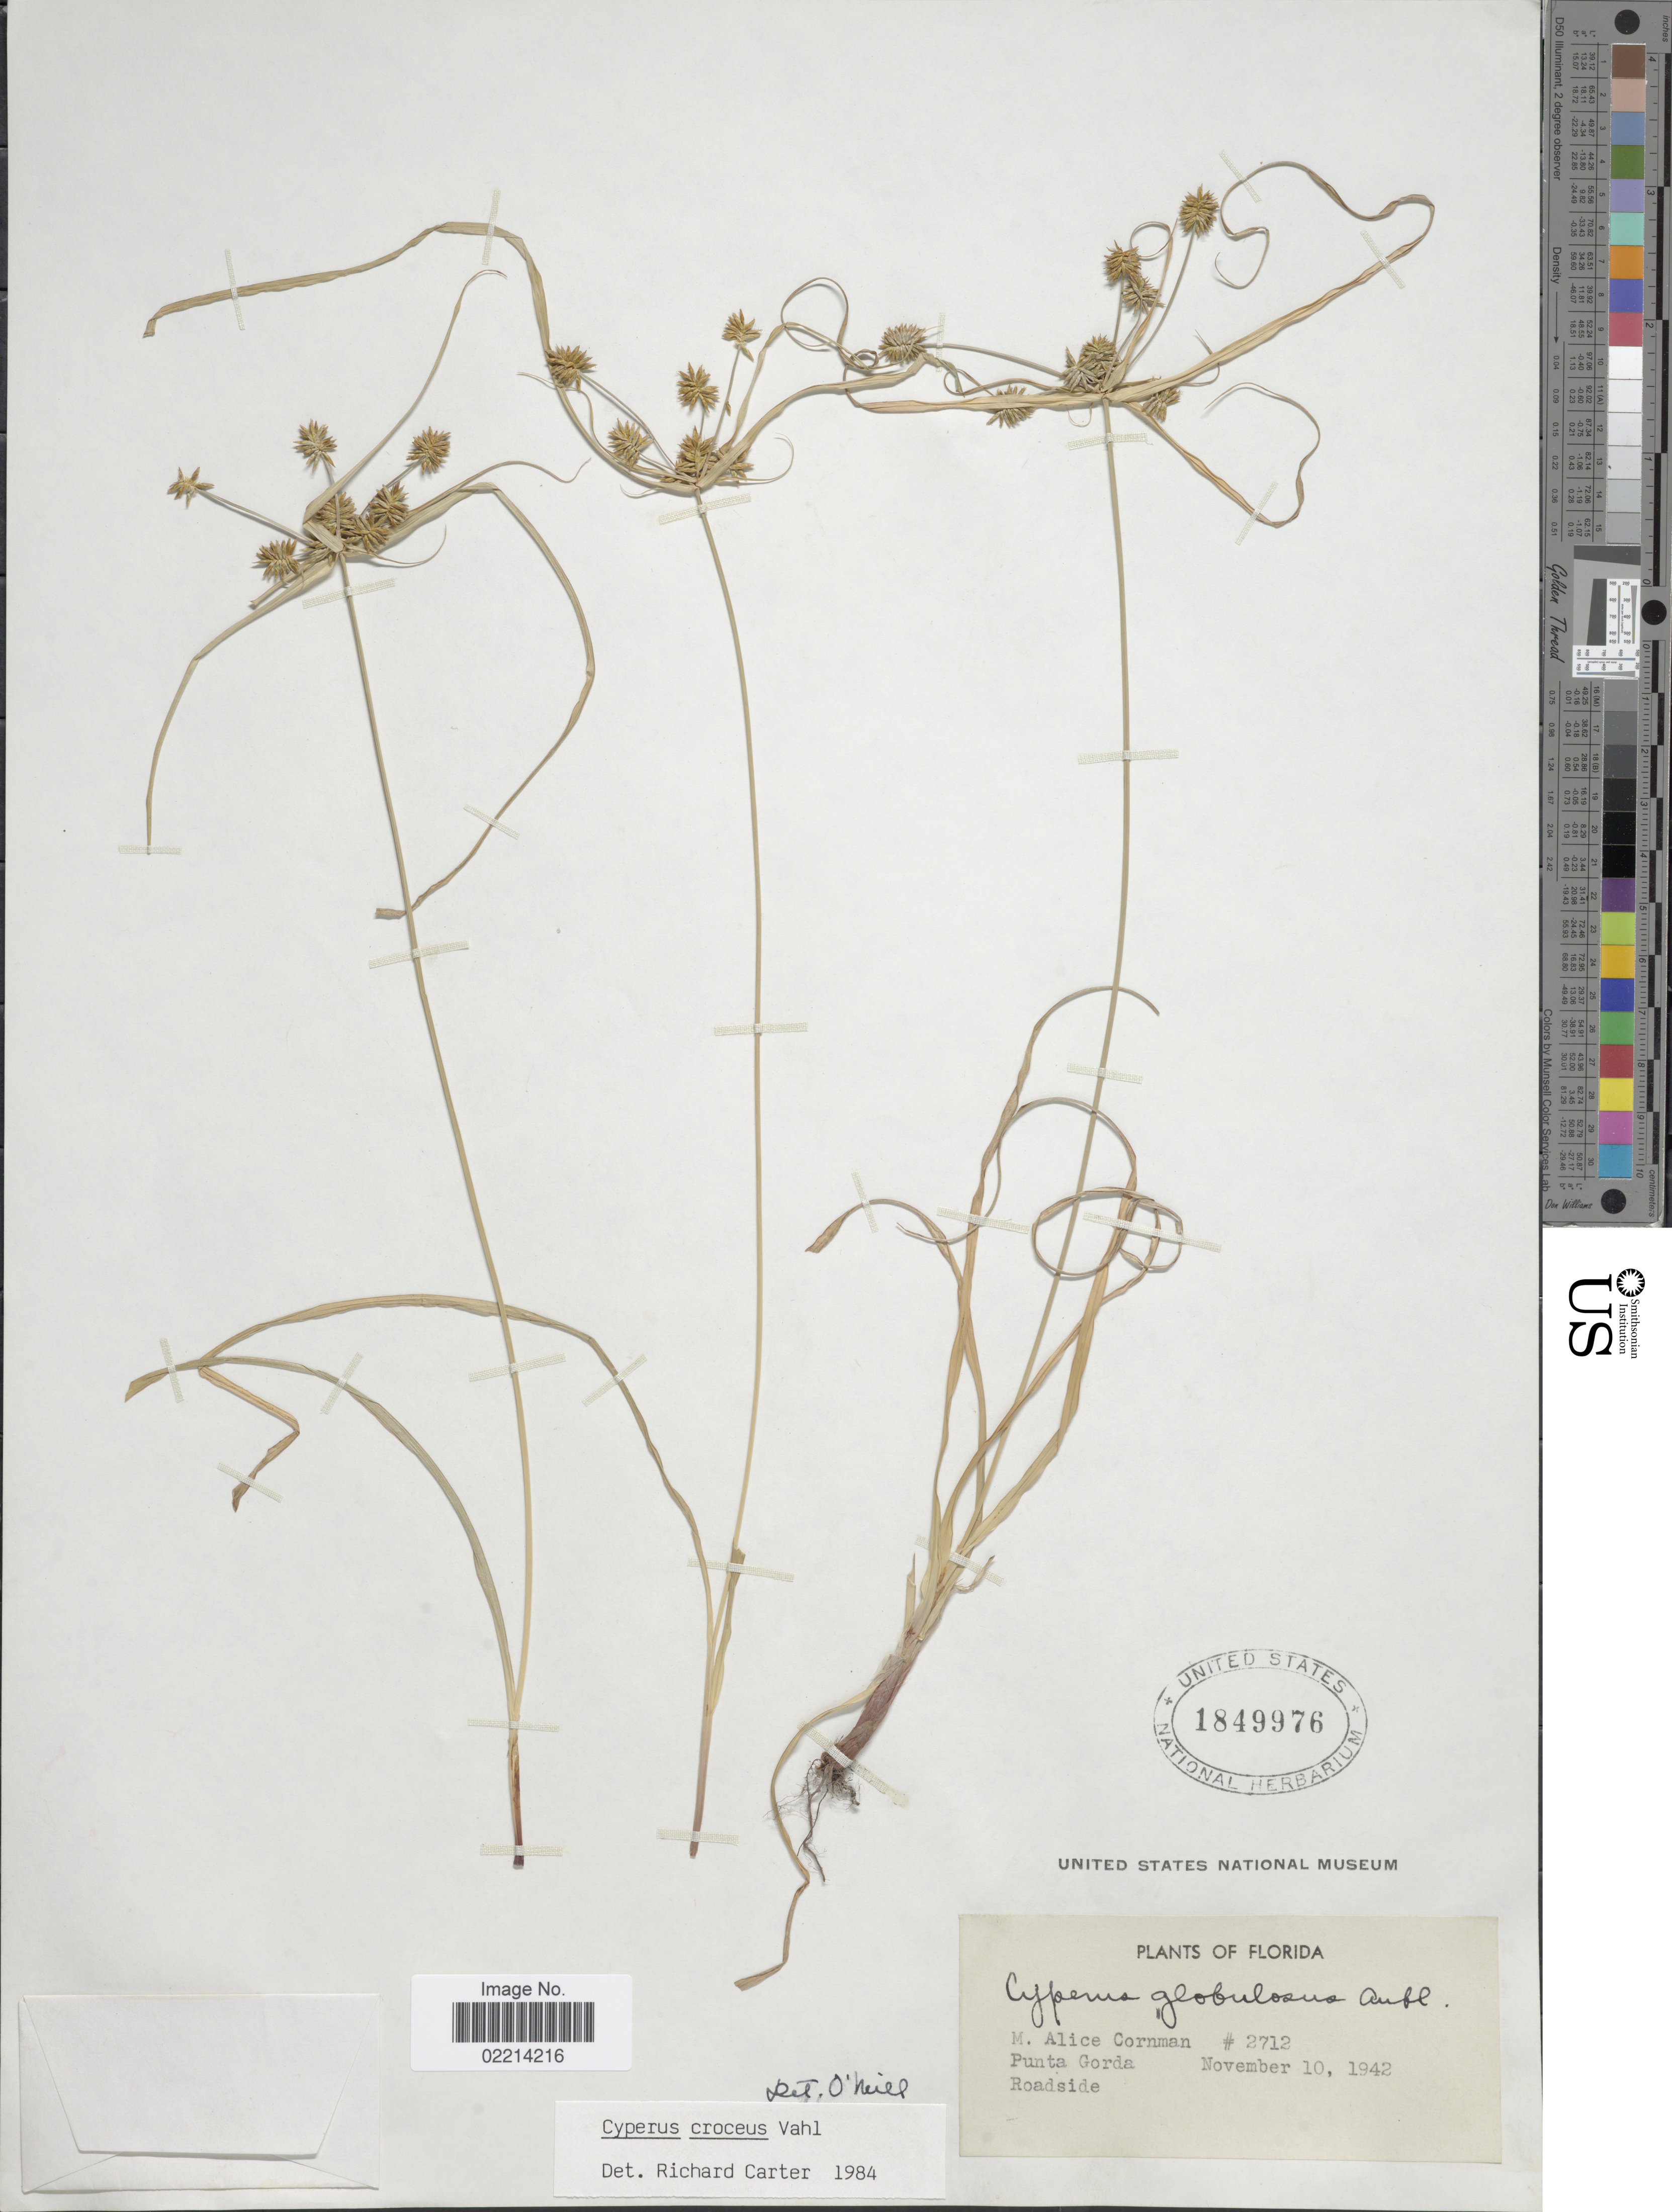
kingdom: Plantae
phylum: Tracheophyta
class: Liliopsida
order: Poales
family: Cyperaceae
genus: Cyperus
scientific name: Cyperus croceus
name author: Vahl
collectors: M. Cornman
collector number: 2712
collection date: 1942-11-10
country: United States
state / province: Florida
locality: Punta Gorda, Roadside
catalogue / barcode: US 1849976